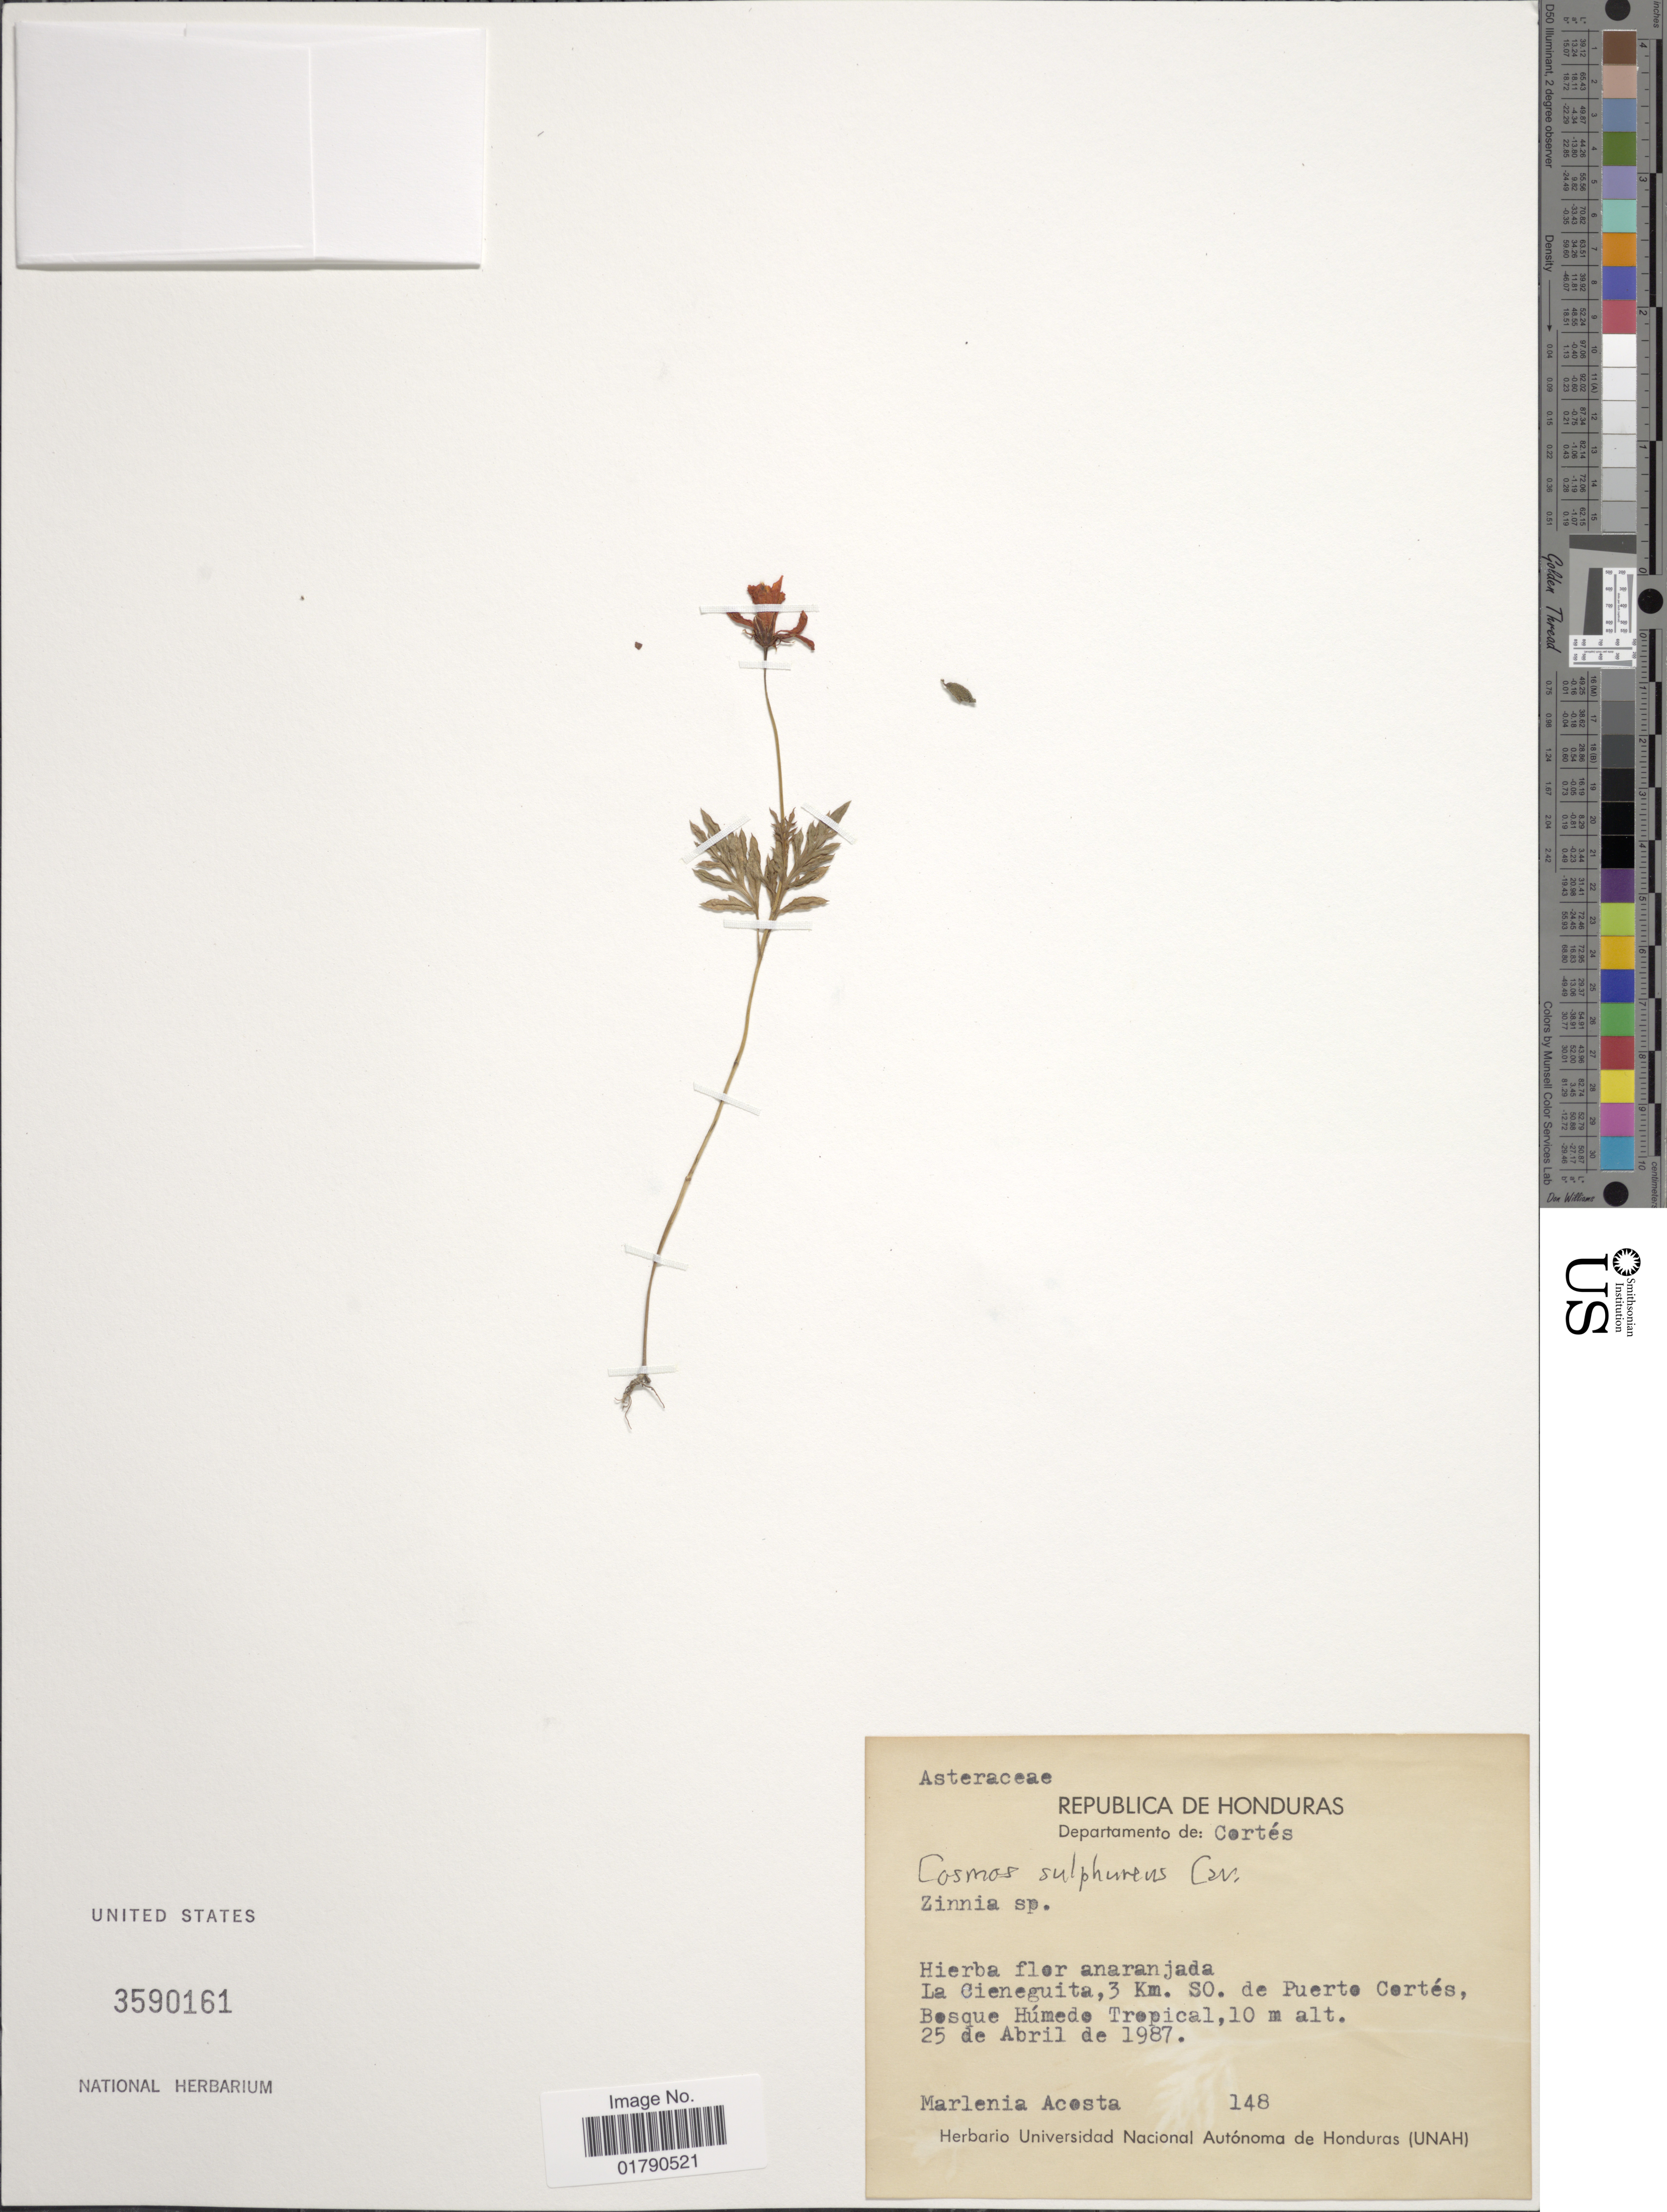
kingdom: Plantae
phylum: Tracheophyta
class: Magnoliopsida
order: Asterales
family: Asteraceae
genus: Cosmos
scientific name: Cosmos sulphureus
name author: Cav.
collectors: M. Acosta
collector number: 148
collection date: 1987-04-25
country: Honduras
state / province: Cortés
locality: Republica de Honduras, La Cieneguita, 3 km SO. de Puerto Cortes, Bosque Humedo Tropical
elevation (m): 10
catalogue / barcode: US 3590161